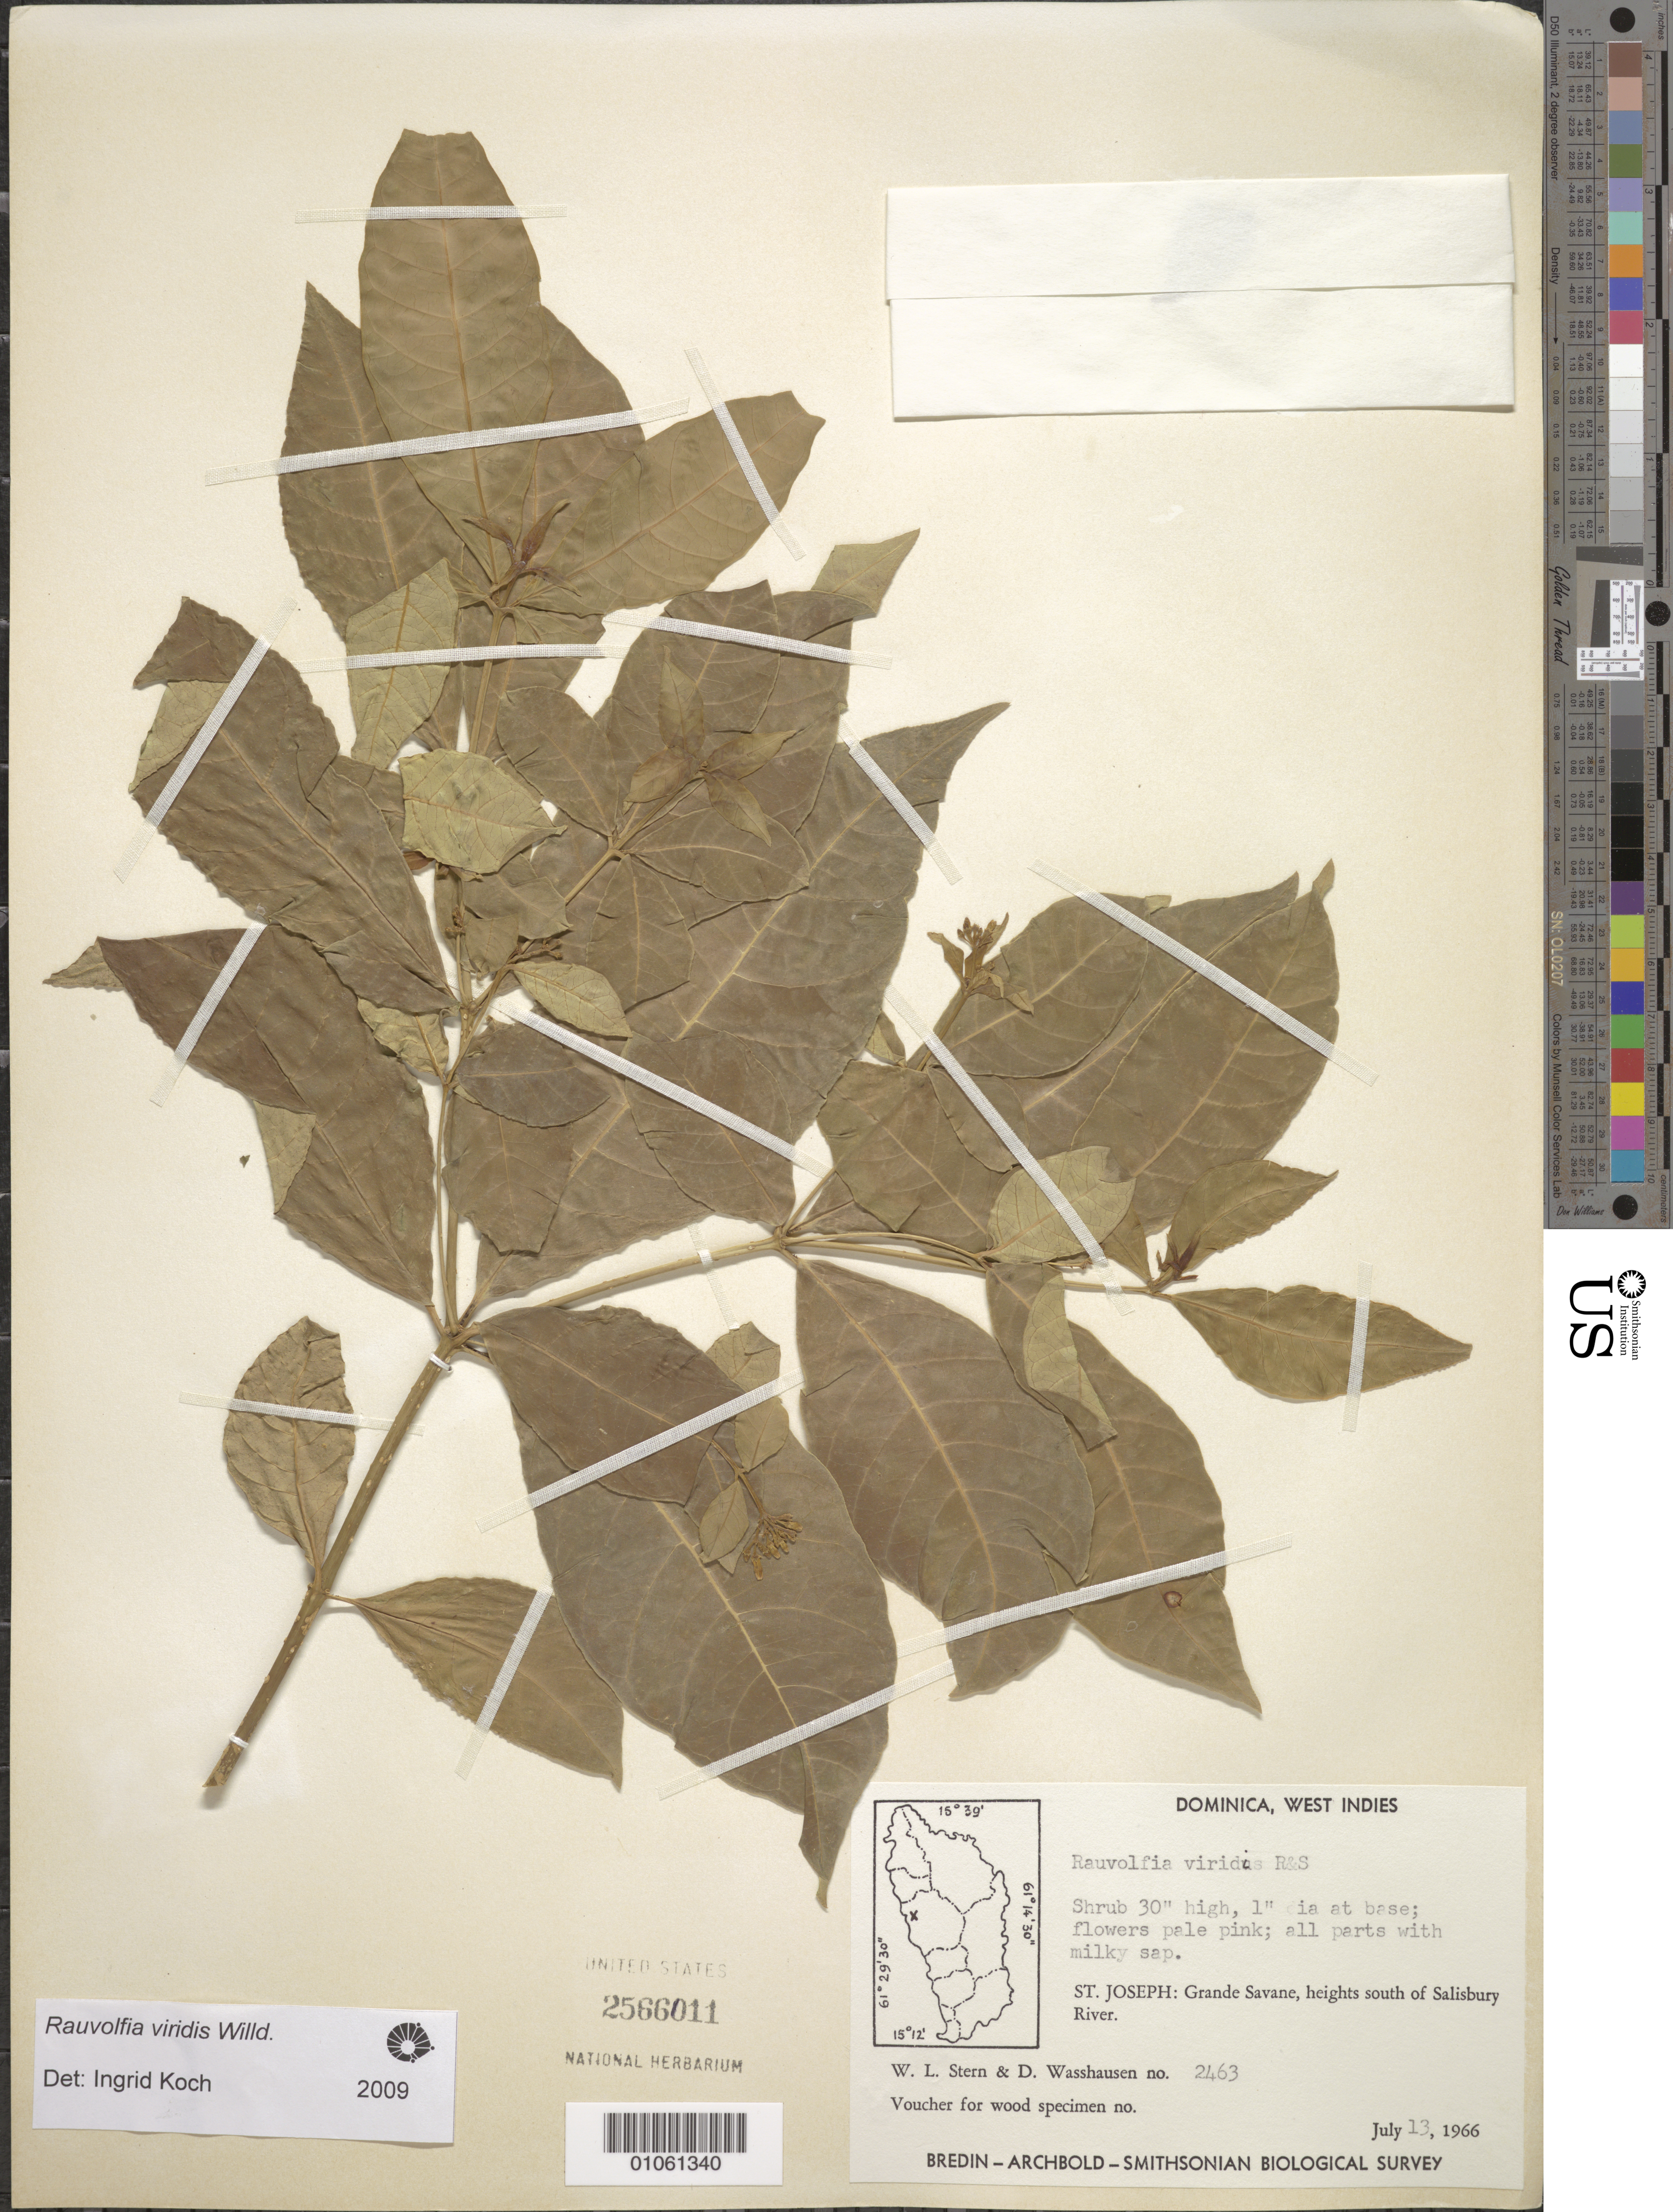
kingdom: Plantae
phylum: Tracheophyta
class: Magnoliopsida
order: Gentianales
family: Apocynaceae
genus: Rauvolfia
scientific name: Rauvolfia viridis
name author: Willd. ex Roem. & Schult.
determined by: Koch, I.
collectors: W. L. Stern & D. C. Wasshausen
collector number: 2463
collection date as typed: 13 Jul 1966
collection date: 1966-07-13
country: Dominica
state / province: St. Joseph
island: Dominica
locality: Grande Savane, heights S of Salisbury River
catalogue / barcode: US 2566011